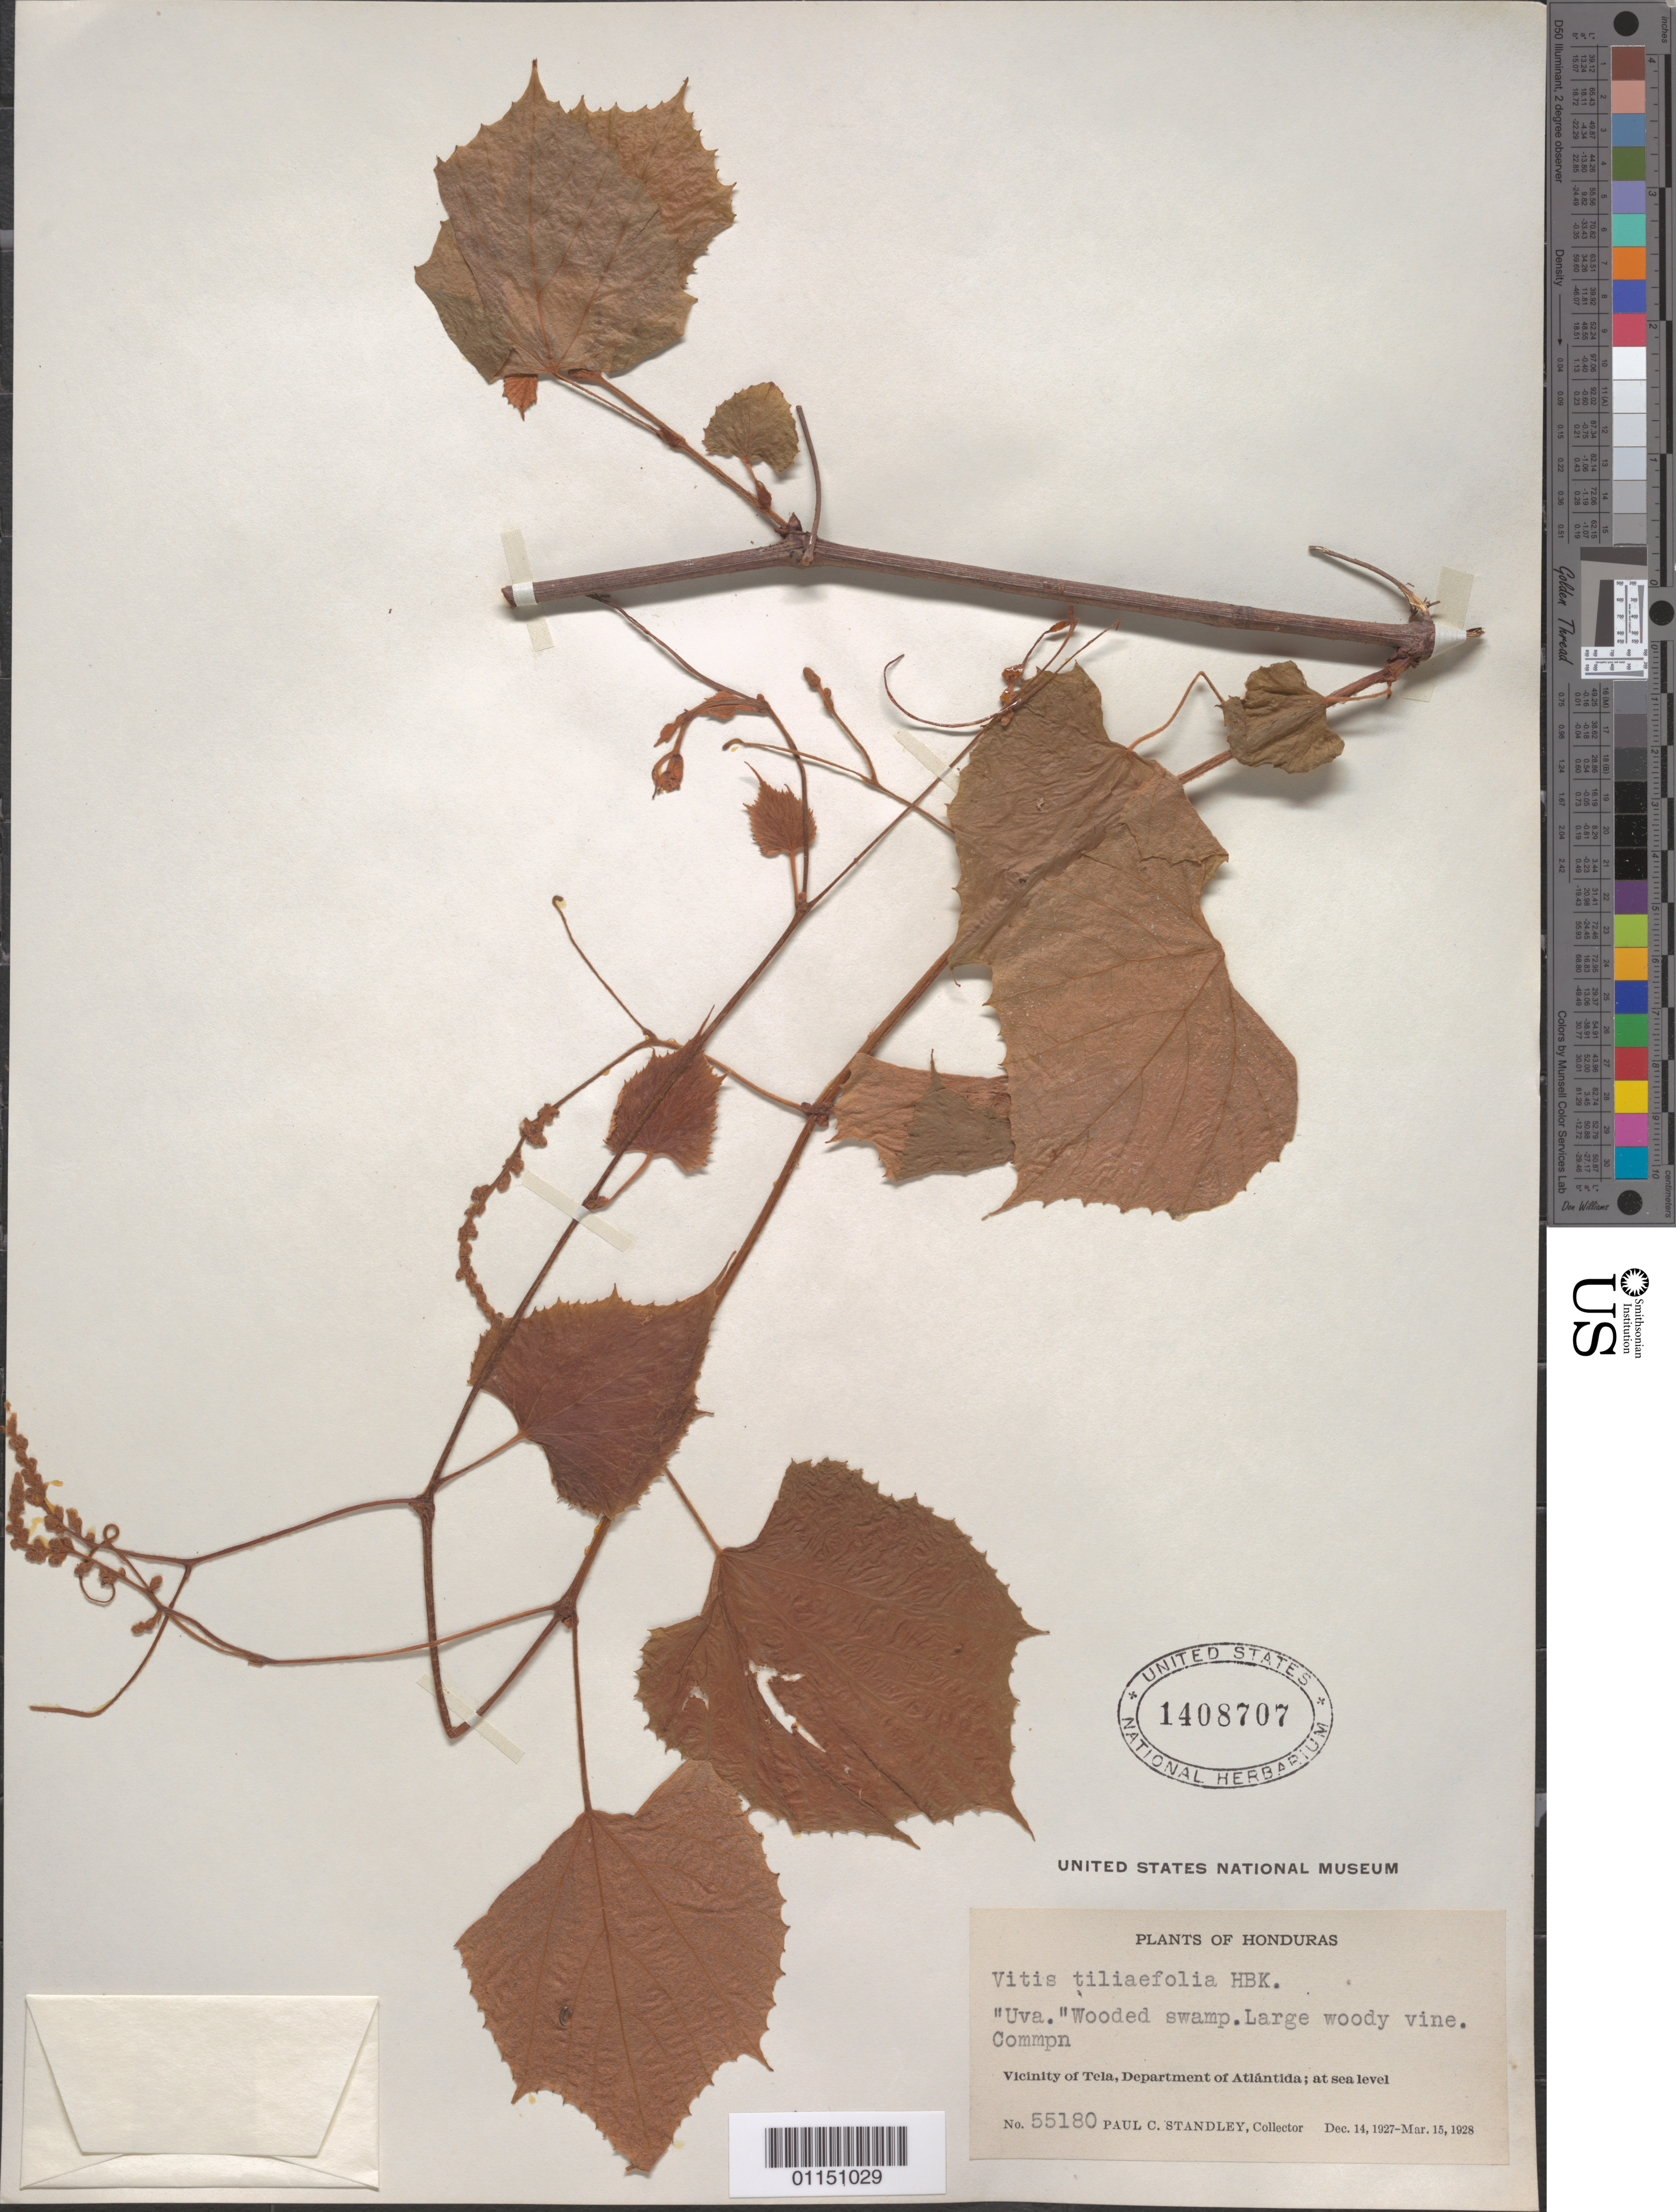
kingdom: Plantae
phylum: Tracheophyta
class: Magnoliopsida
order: Vitales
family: Vitaceae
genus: Vitis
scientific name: Vitis tiliaefolia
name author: Willd.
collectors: P. C. Standley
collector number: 55180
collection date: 1927-12-14/1928-03-15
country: Honduras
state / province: Atlántida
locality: Vicinity of Tela.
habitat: Wooded swamp. Large woody vine. Common.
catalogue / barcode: US 1408707